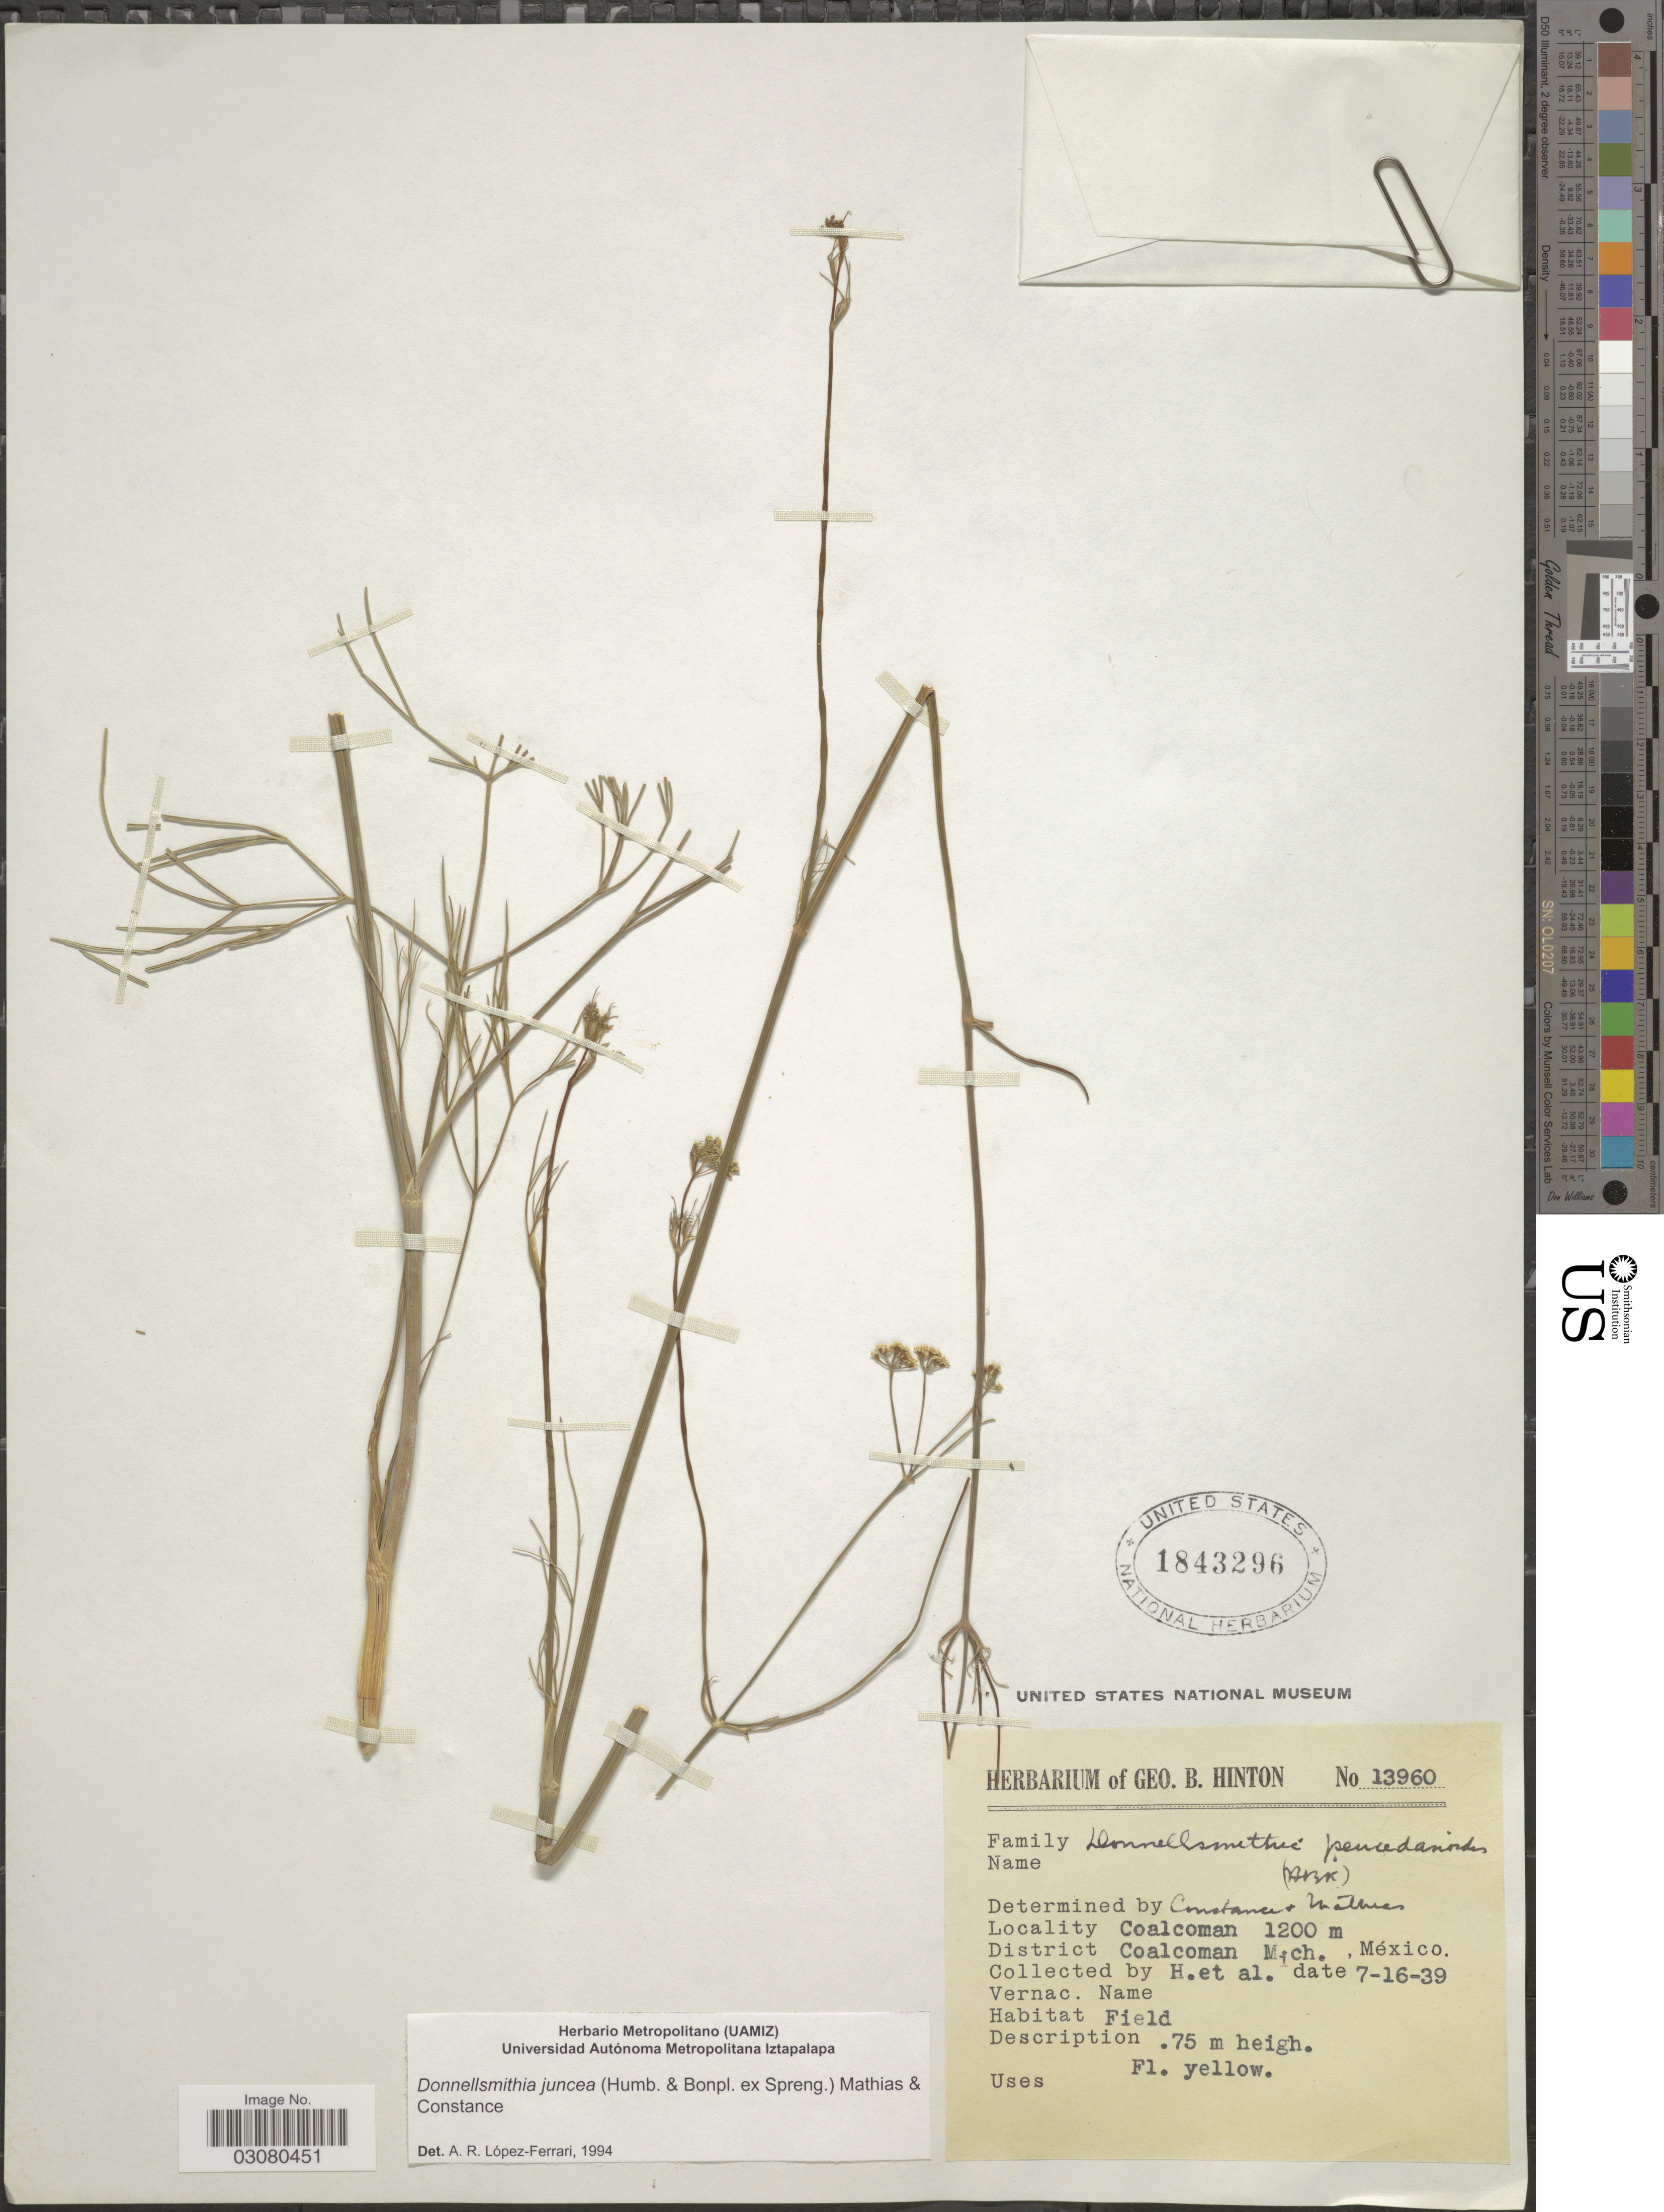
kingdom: Plantae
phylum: Tracheophyta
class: Magnoliopsida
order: Apiales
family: Apiaceae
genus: Donnellsmithia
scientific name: Donnellsmithia juncea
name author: (Humb. & Bonpl. ex Spreng.) Mathias & Constance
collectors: G. B. Hinton & et al.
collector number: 13960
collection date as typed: Transcribed d/m/y: 16/7/39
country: Mexico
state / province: Michoacán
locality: Coalcoman. District Coalcoman Mich.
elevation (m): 1200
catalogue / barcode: US 1843296